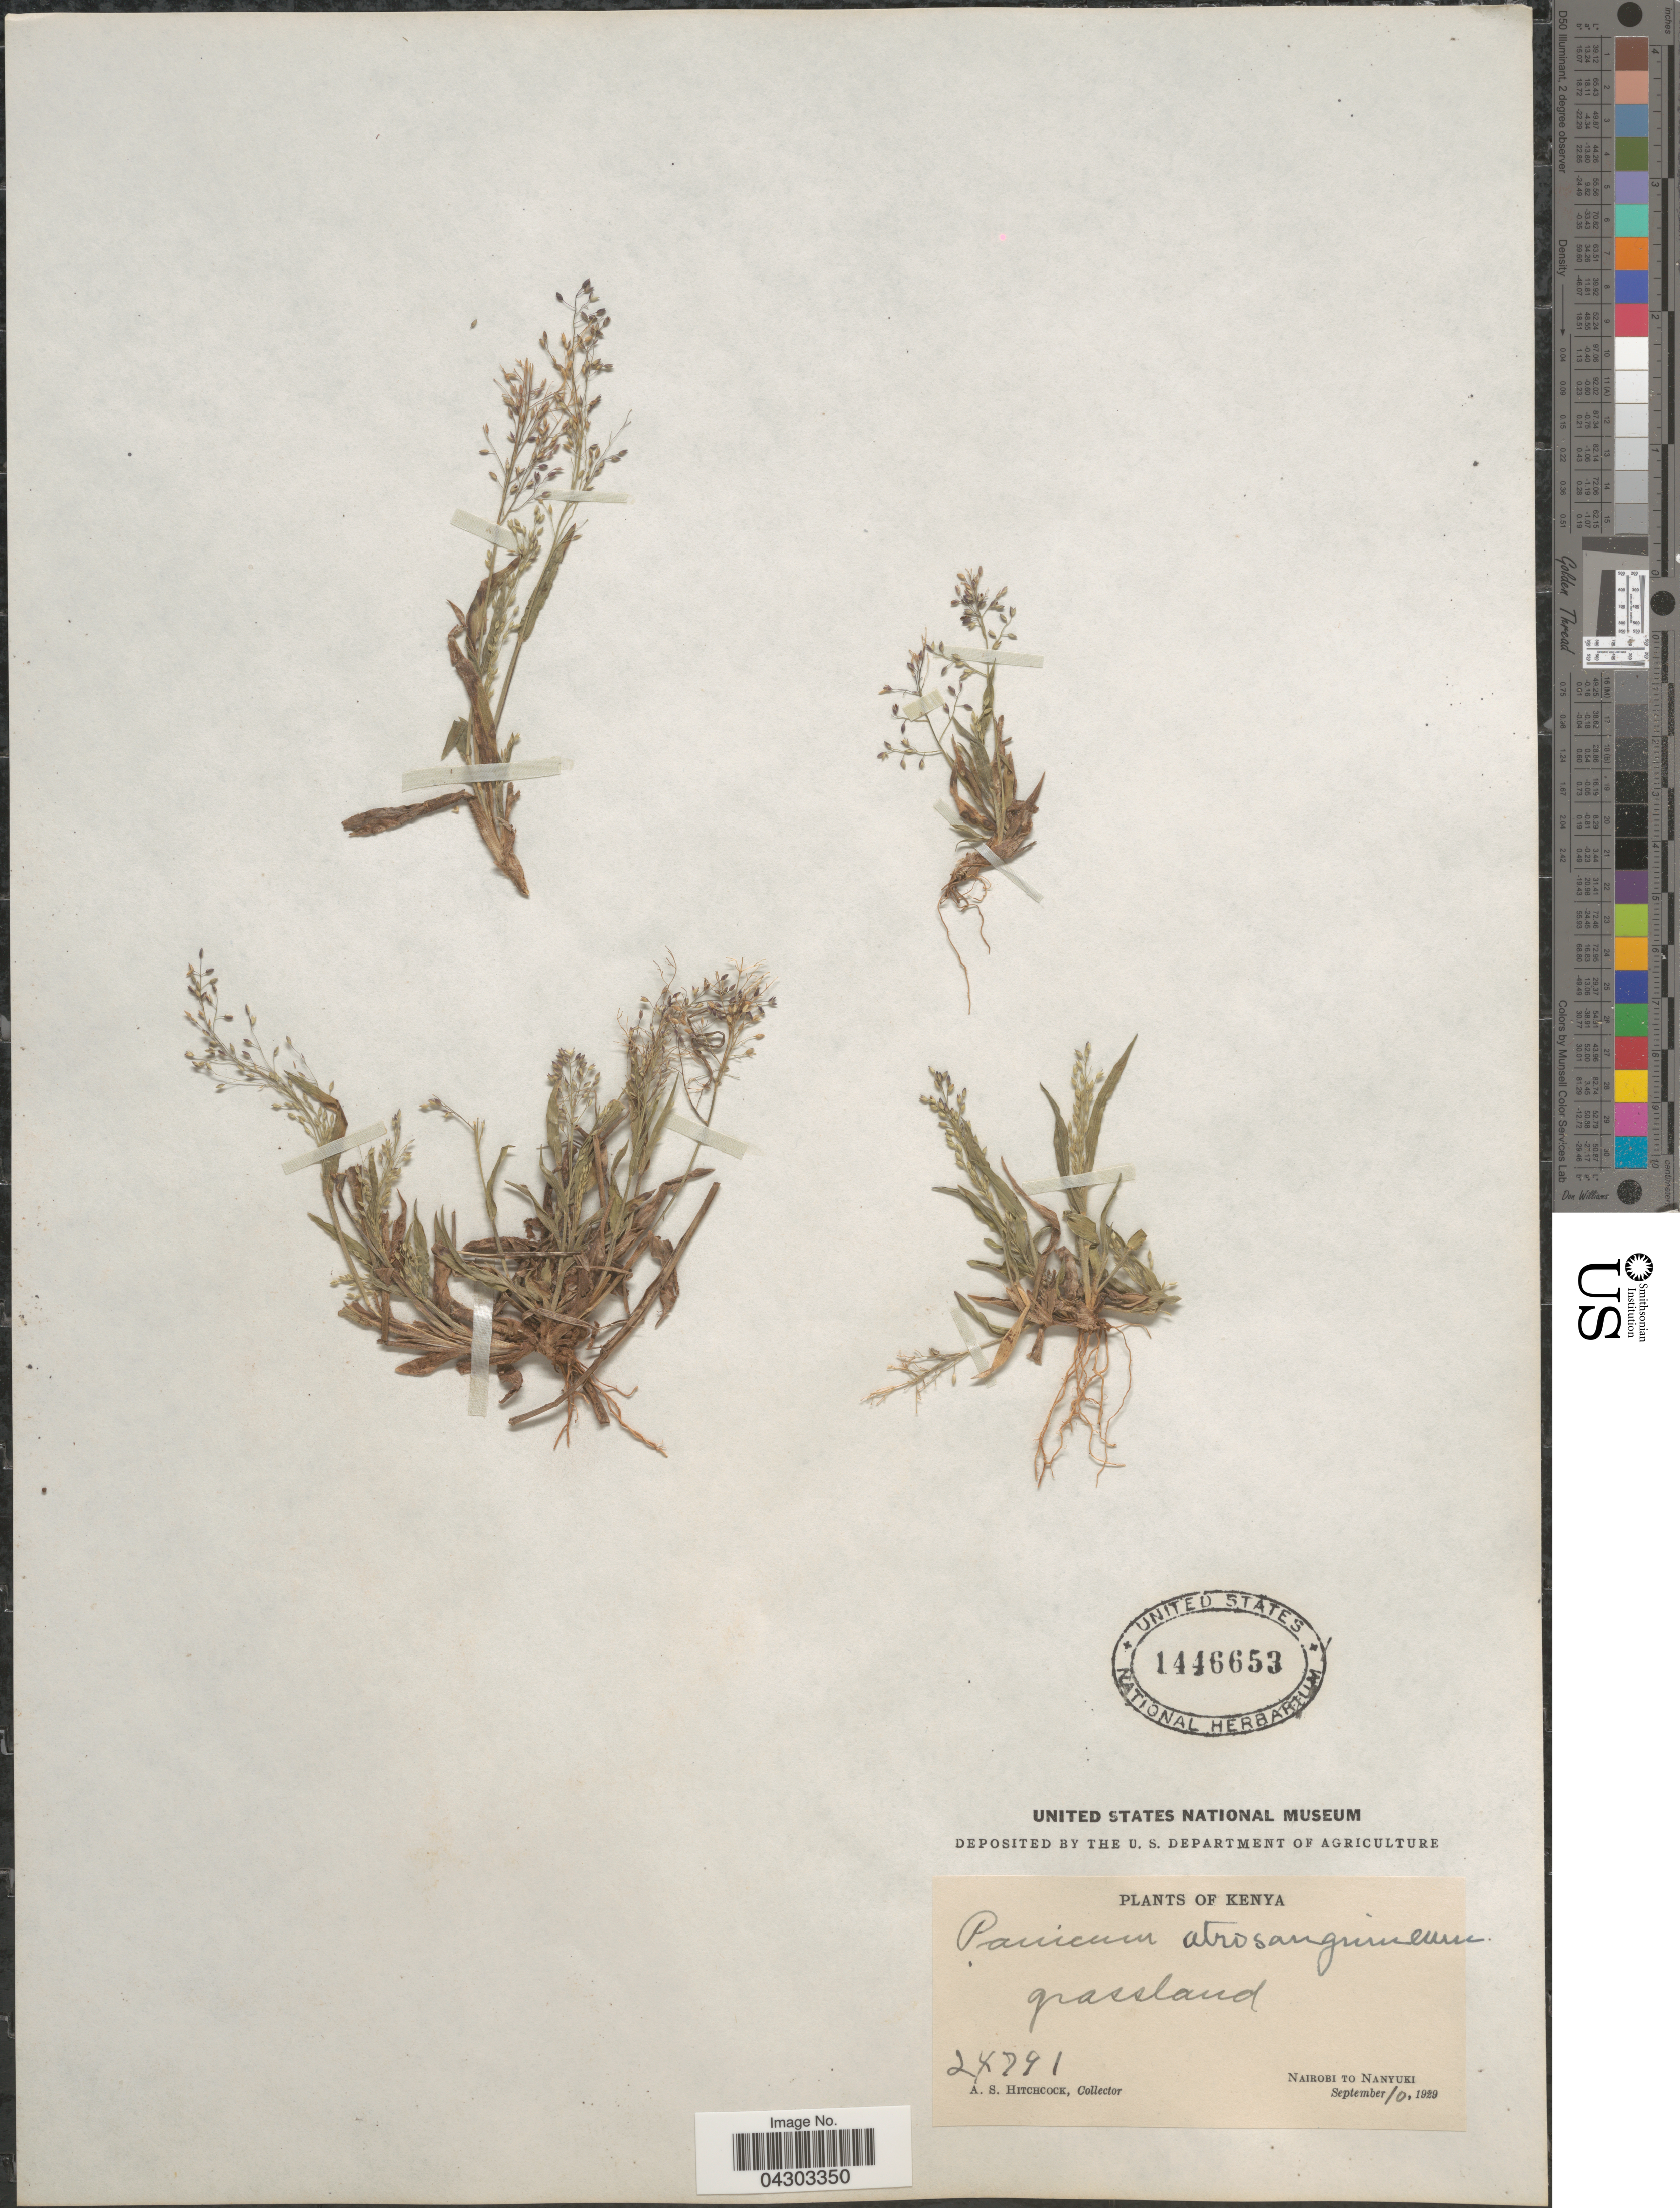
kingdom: Plantae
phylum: Tracheophyta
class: Liliopsida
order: Poales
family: Poaceae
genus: Panicum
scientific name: Panicum austroasiaticum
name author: Ohwi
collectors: A. S. Hitchcock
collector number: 24791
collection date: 1929-09-10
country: Kenya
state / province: Nairobi Area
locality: Nairobi to Nanyuki.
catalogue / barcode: US 1446653